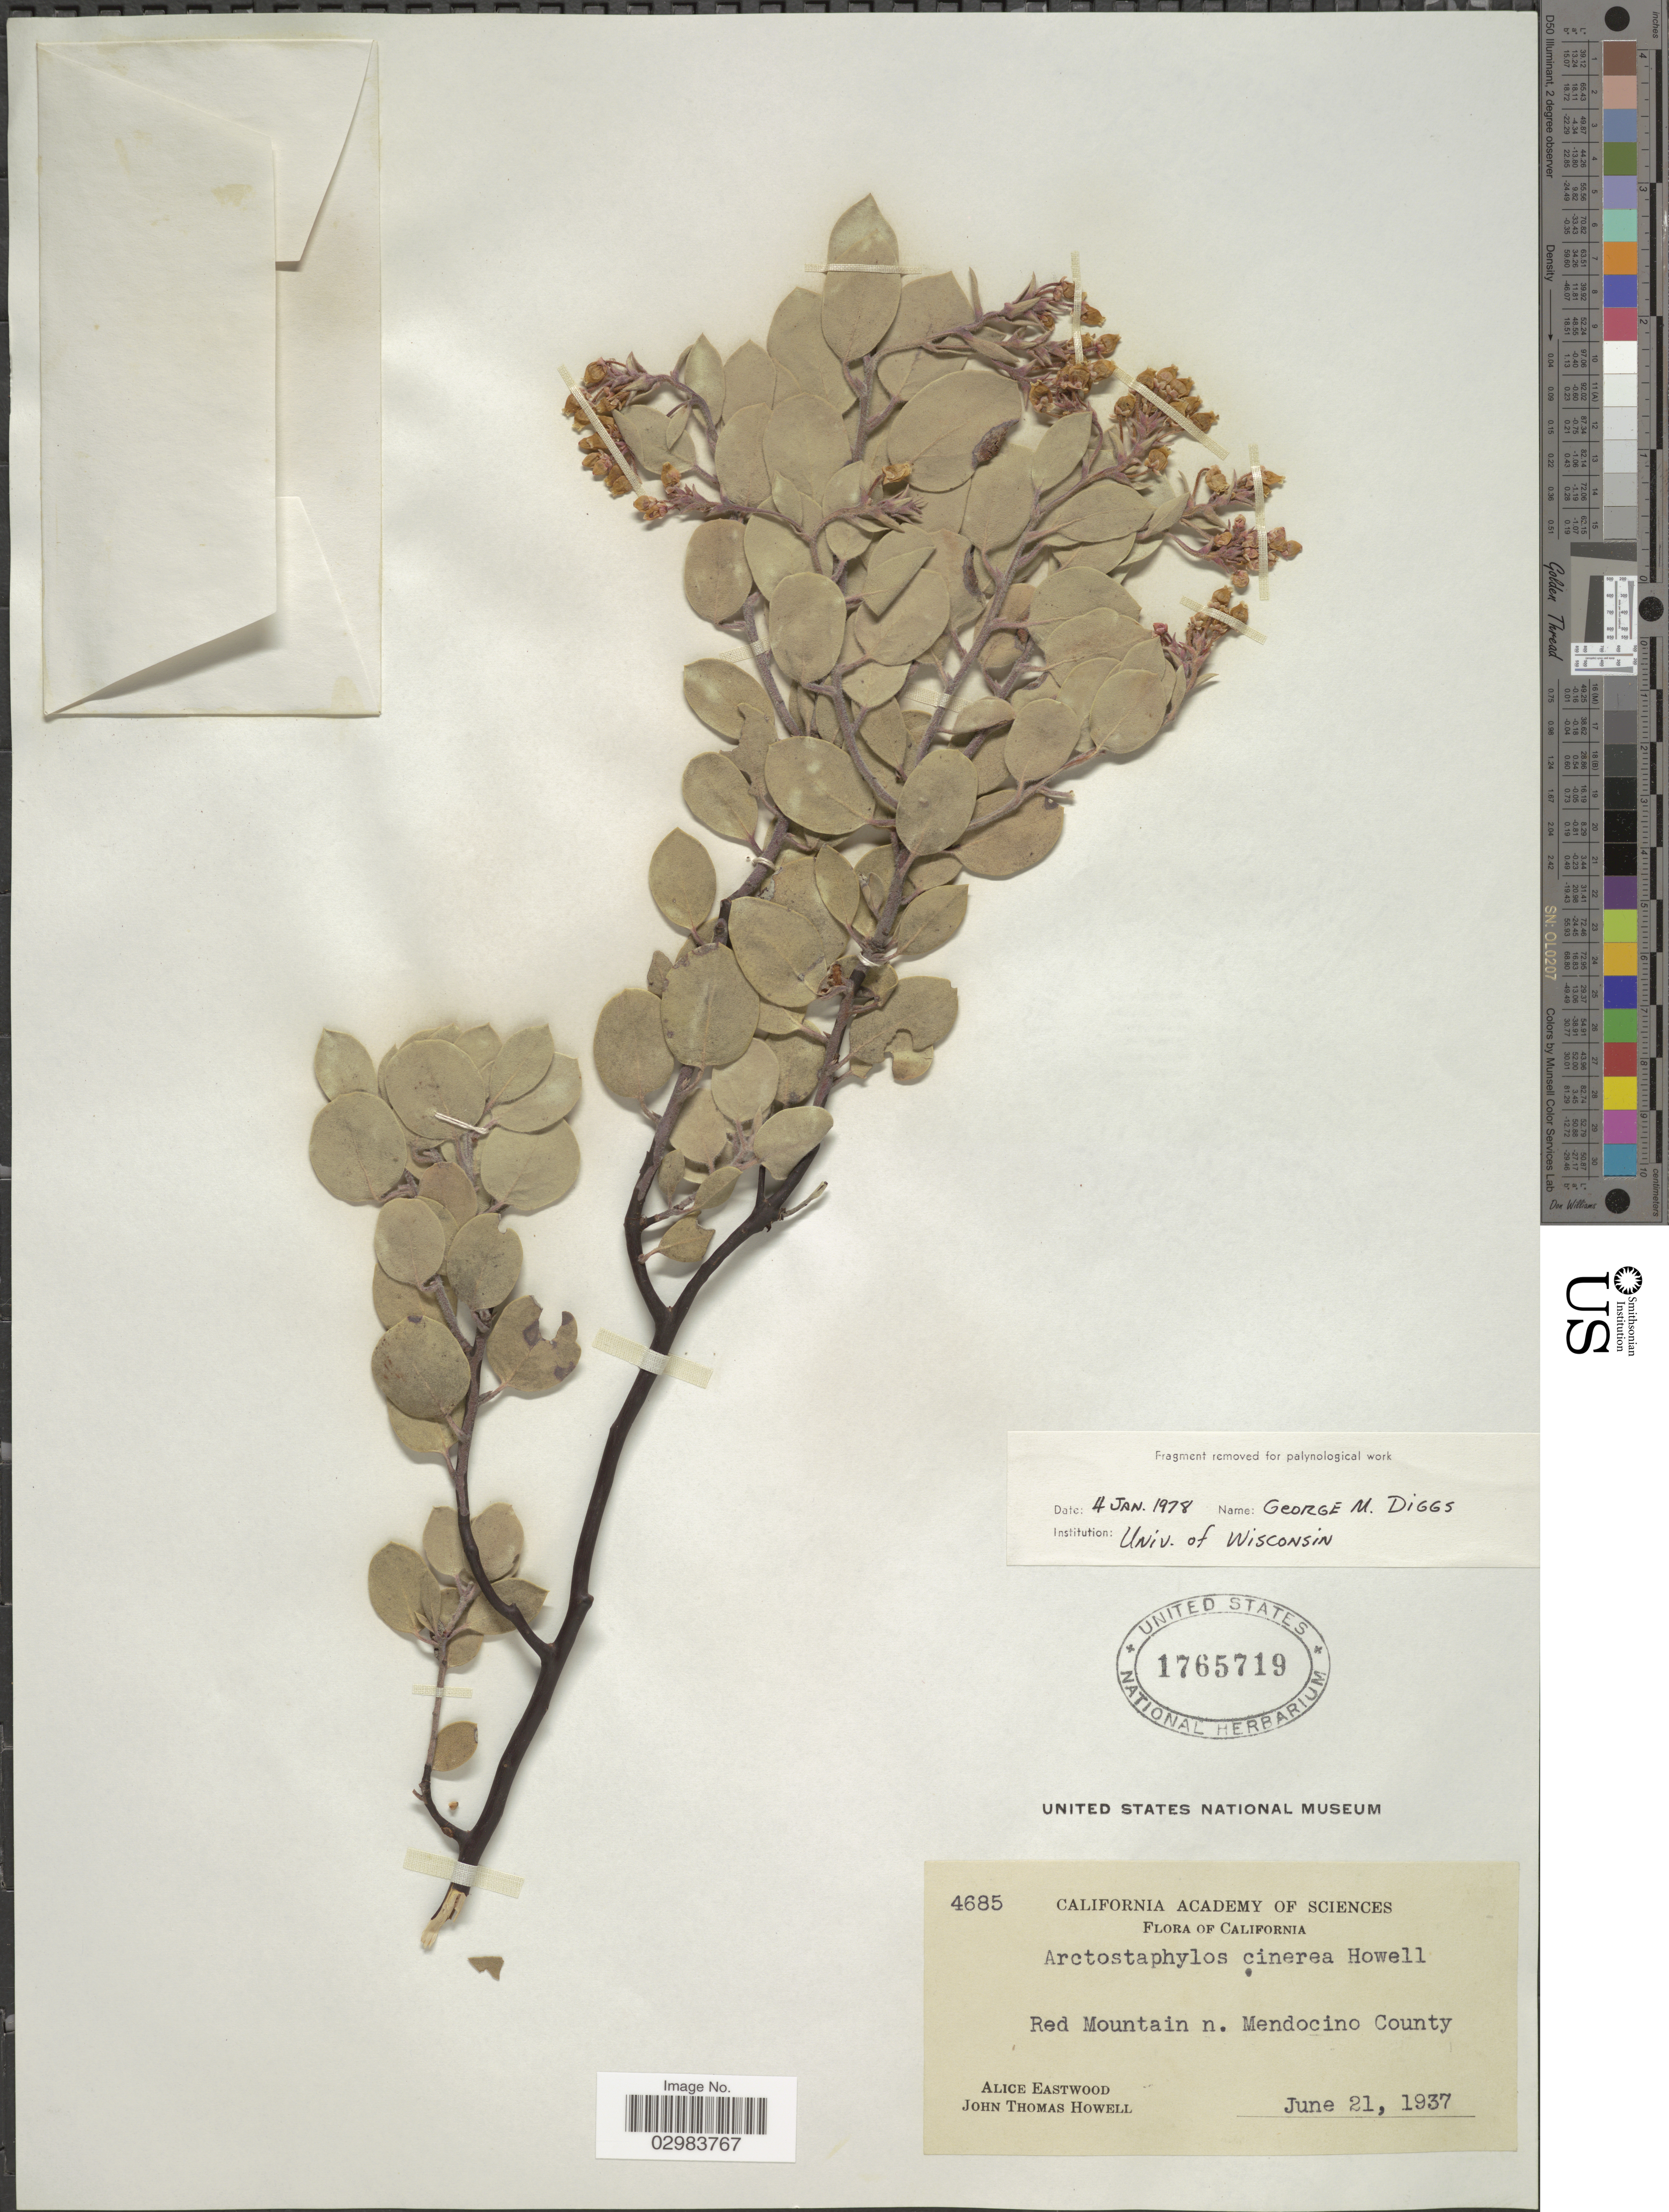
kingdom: Plantae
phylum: Tracheophyta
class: Magnoliopsida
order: Ericales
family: Ericaceae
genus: Arctostaphylos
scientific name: Arctostaphylos cinerea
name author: Howell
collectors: A. Eastwood & J. T. Howell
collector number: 4685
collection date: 1937-06-21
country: United States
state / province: California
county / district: Mendocino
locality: Red Mountain n. Mendocino County.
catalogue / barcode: US 1765719